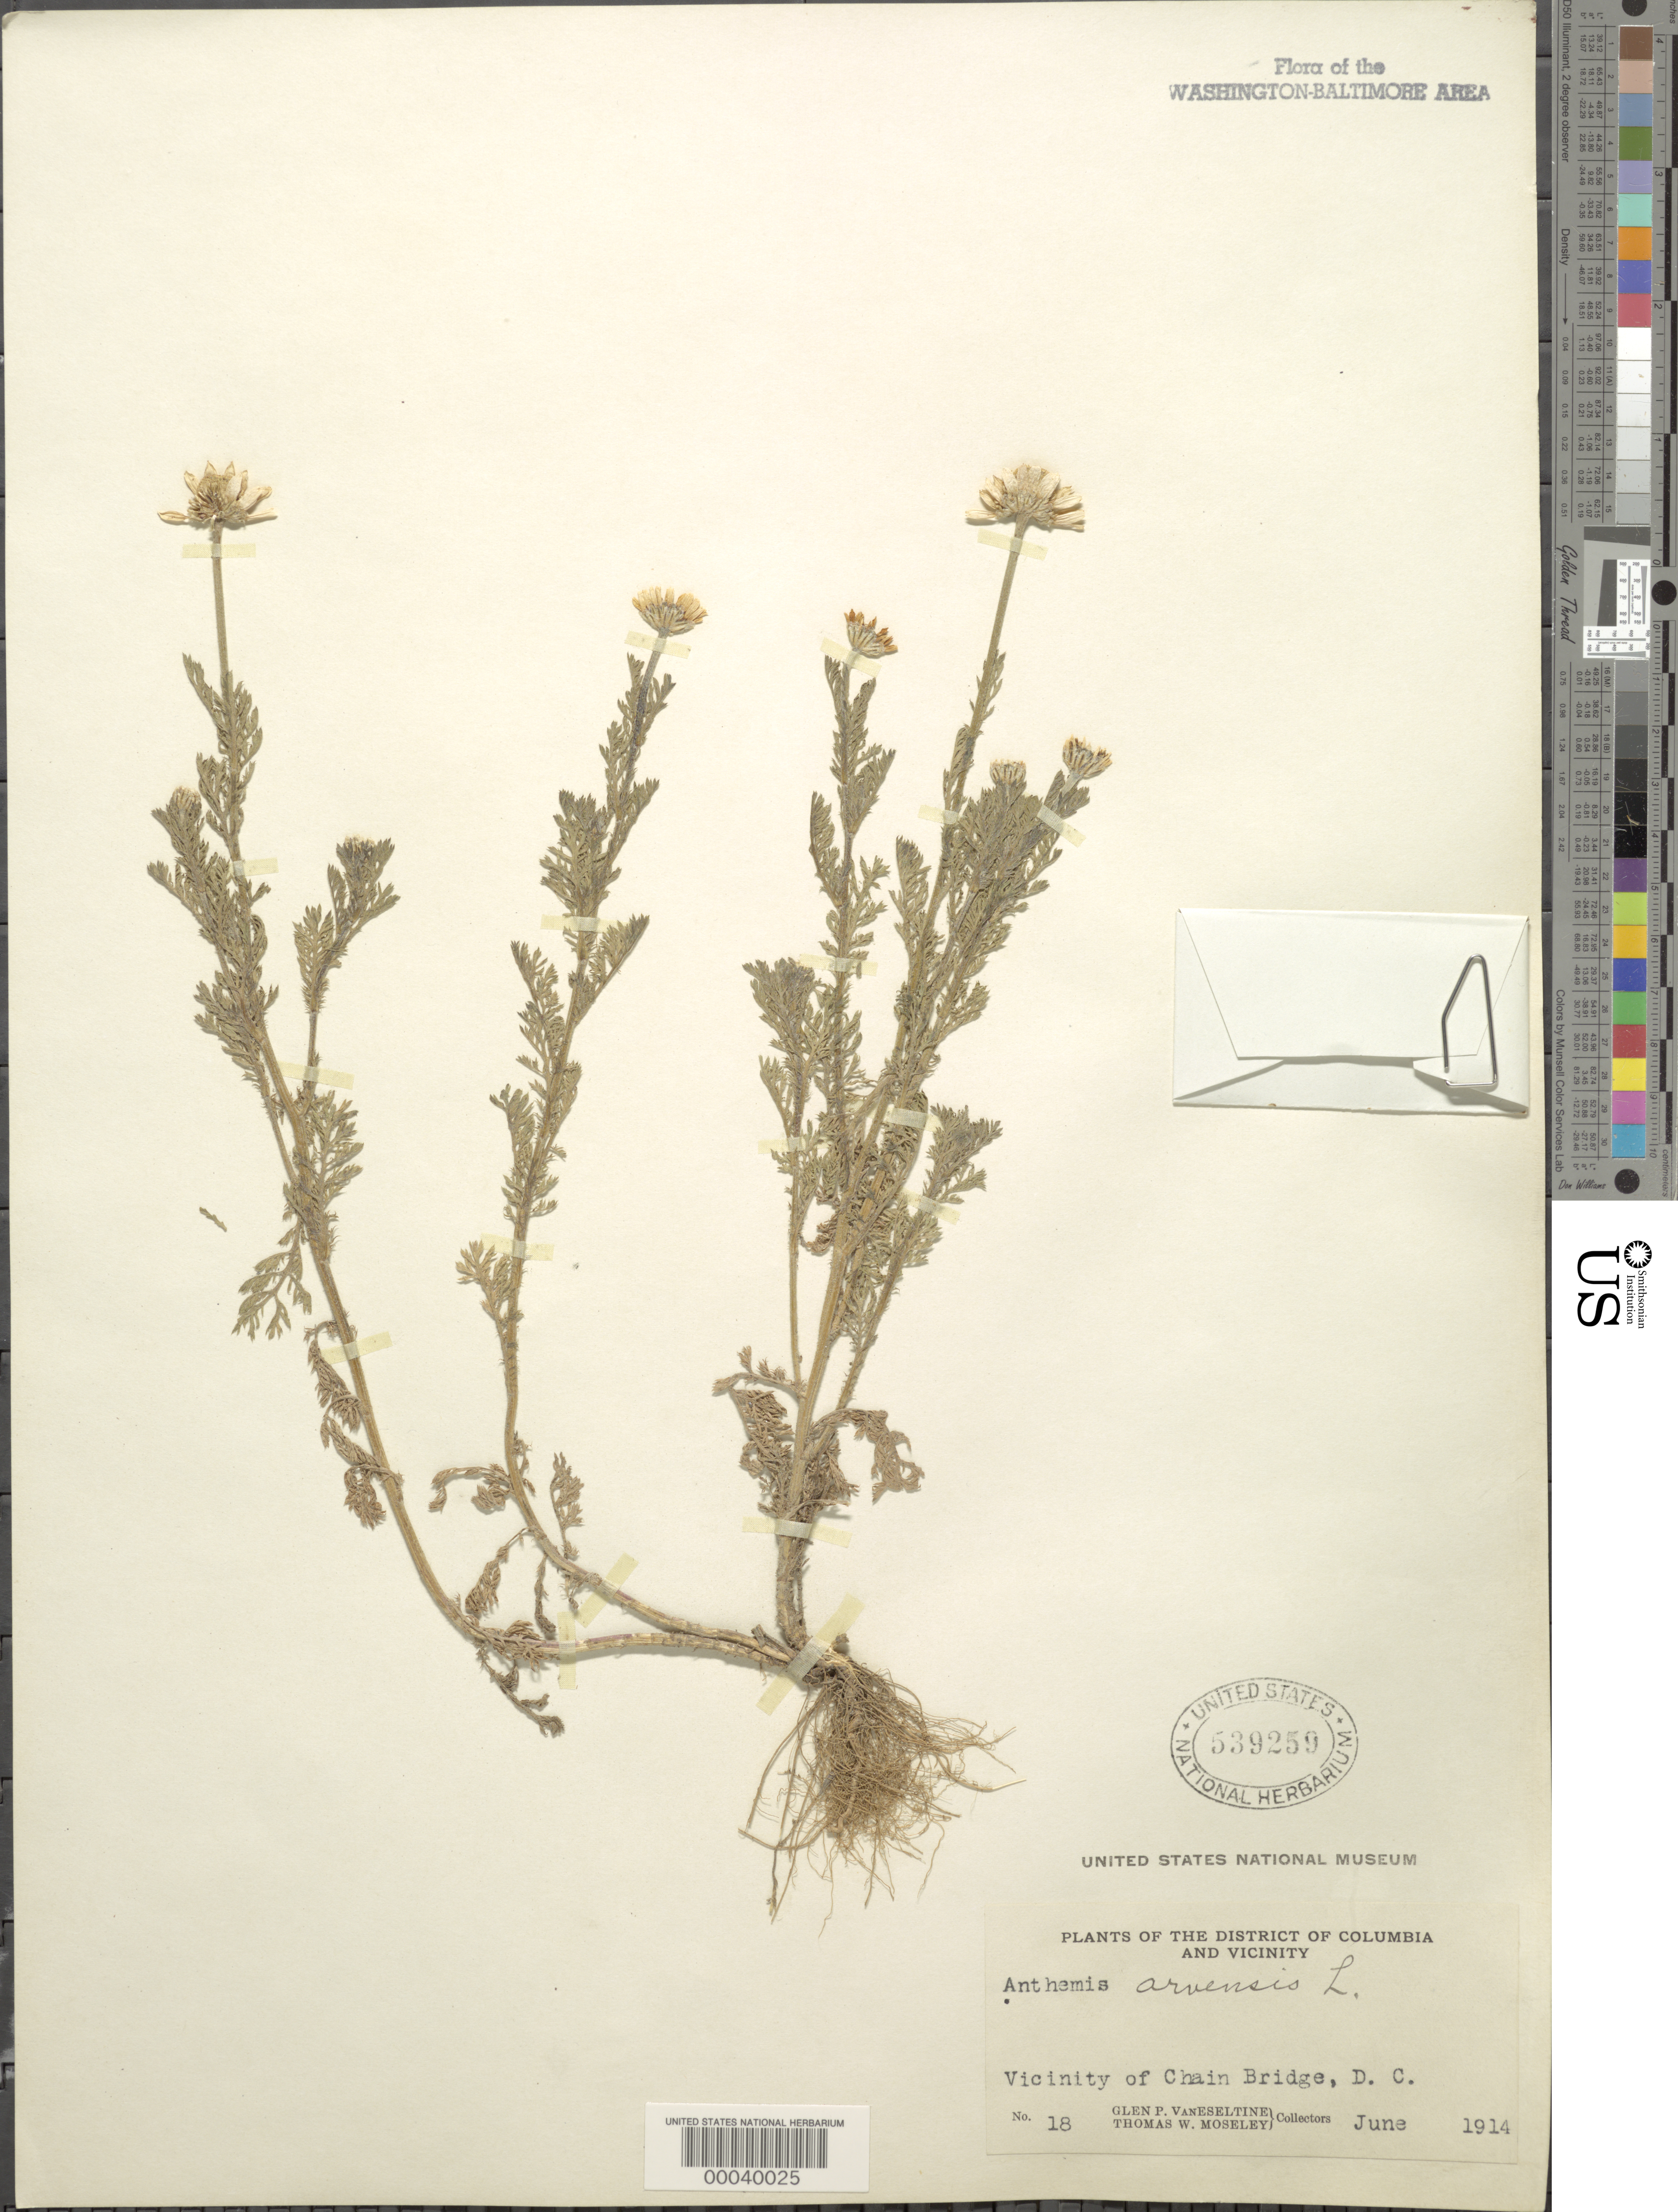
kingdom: Plantae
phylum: Tracheophyta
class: Magnoliopsida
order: Asterales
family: Asteraceae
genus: Anthemis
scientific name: Anthemis arvensis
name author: L.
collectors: G. P. Van Eseltine & T. Moseley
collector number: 18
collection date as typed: Jun 1914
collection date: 1914-06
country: United States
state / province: District of Columbia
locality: Vicinity of Chain Bridge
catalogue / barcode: US 539259